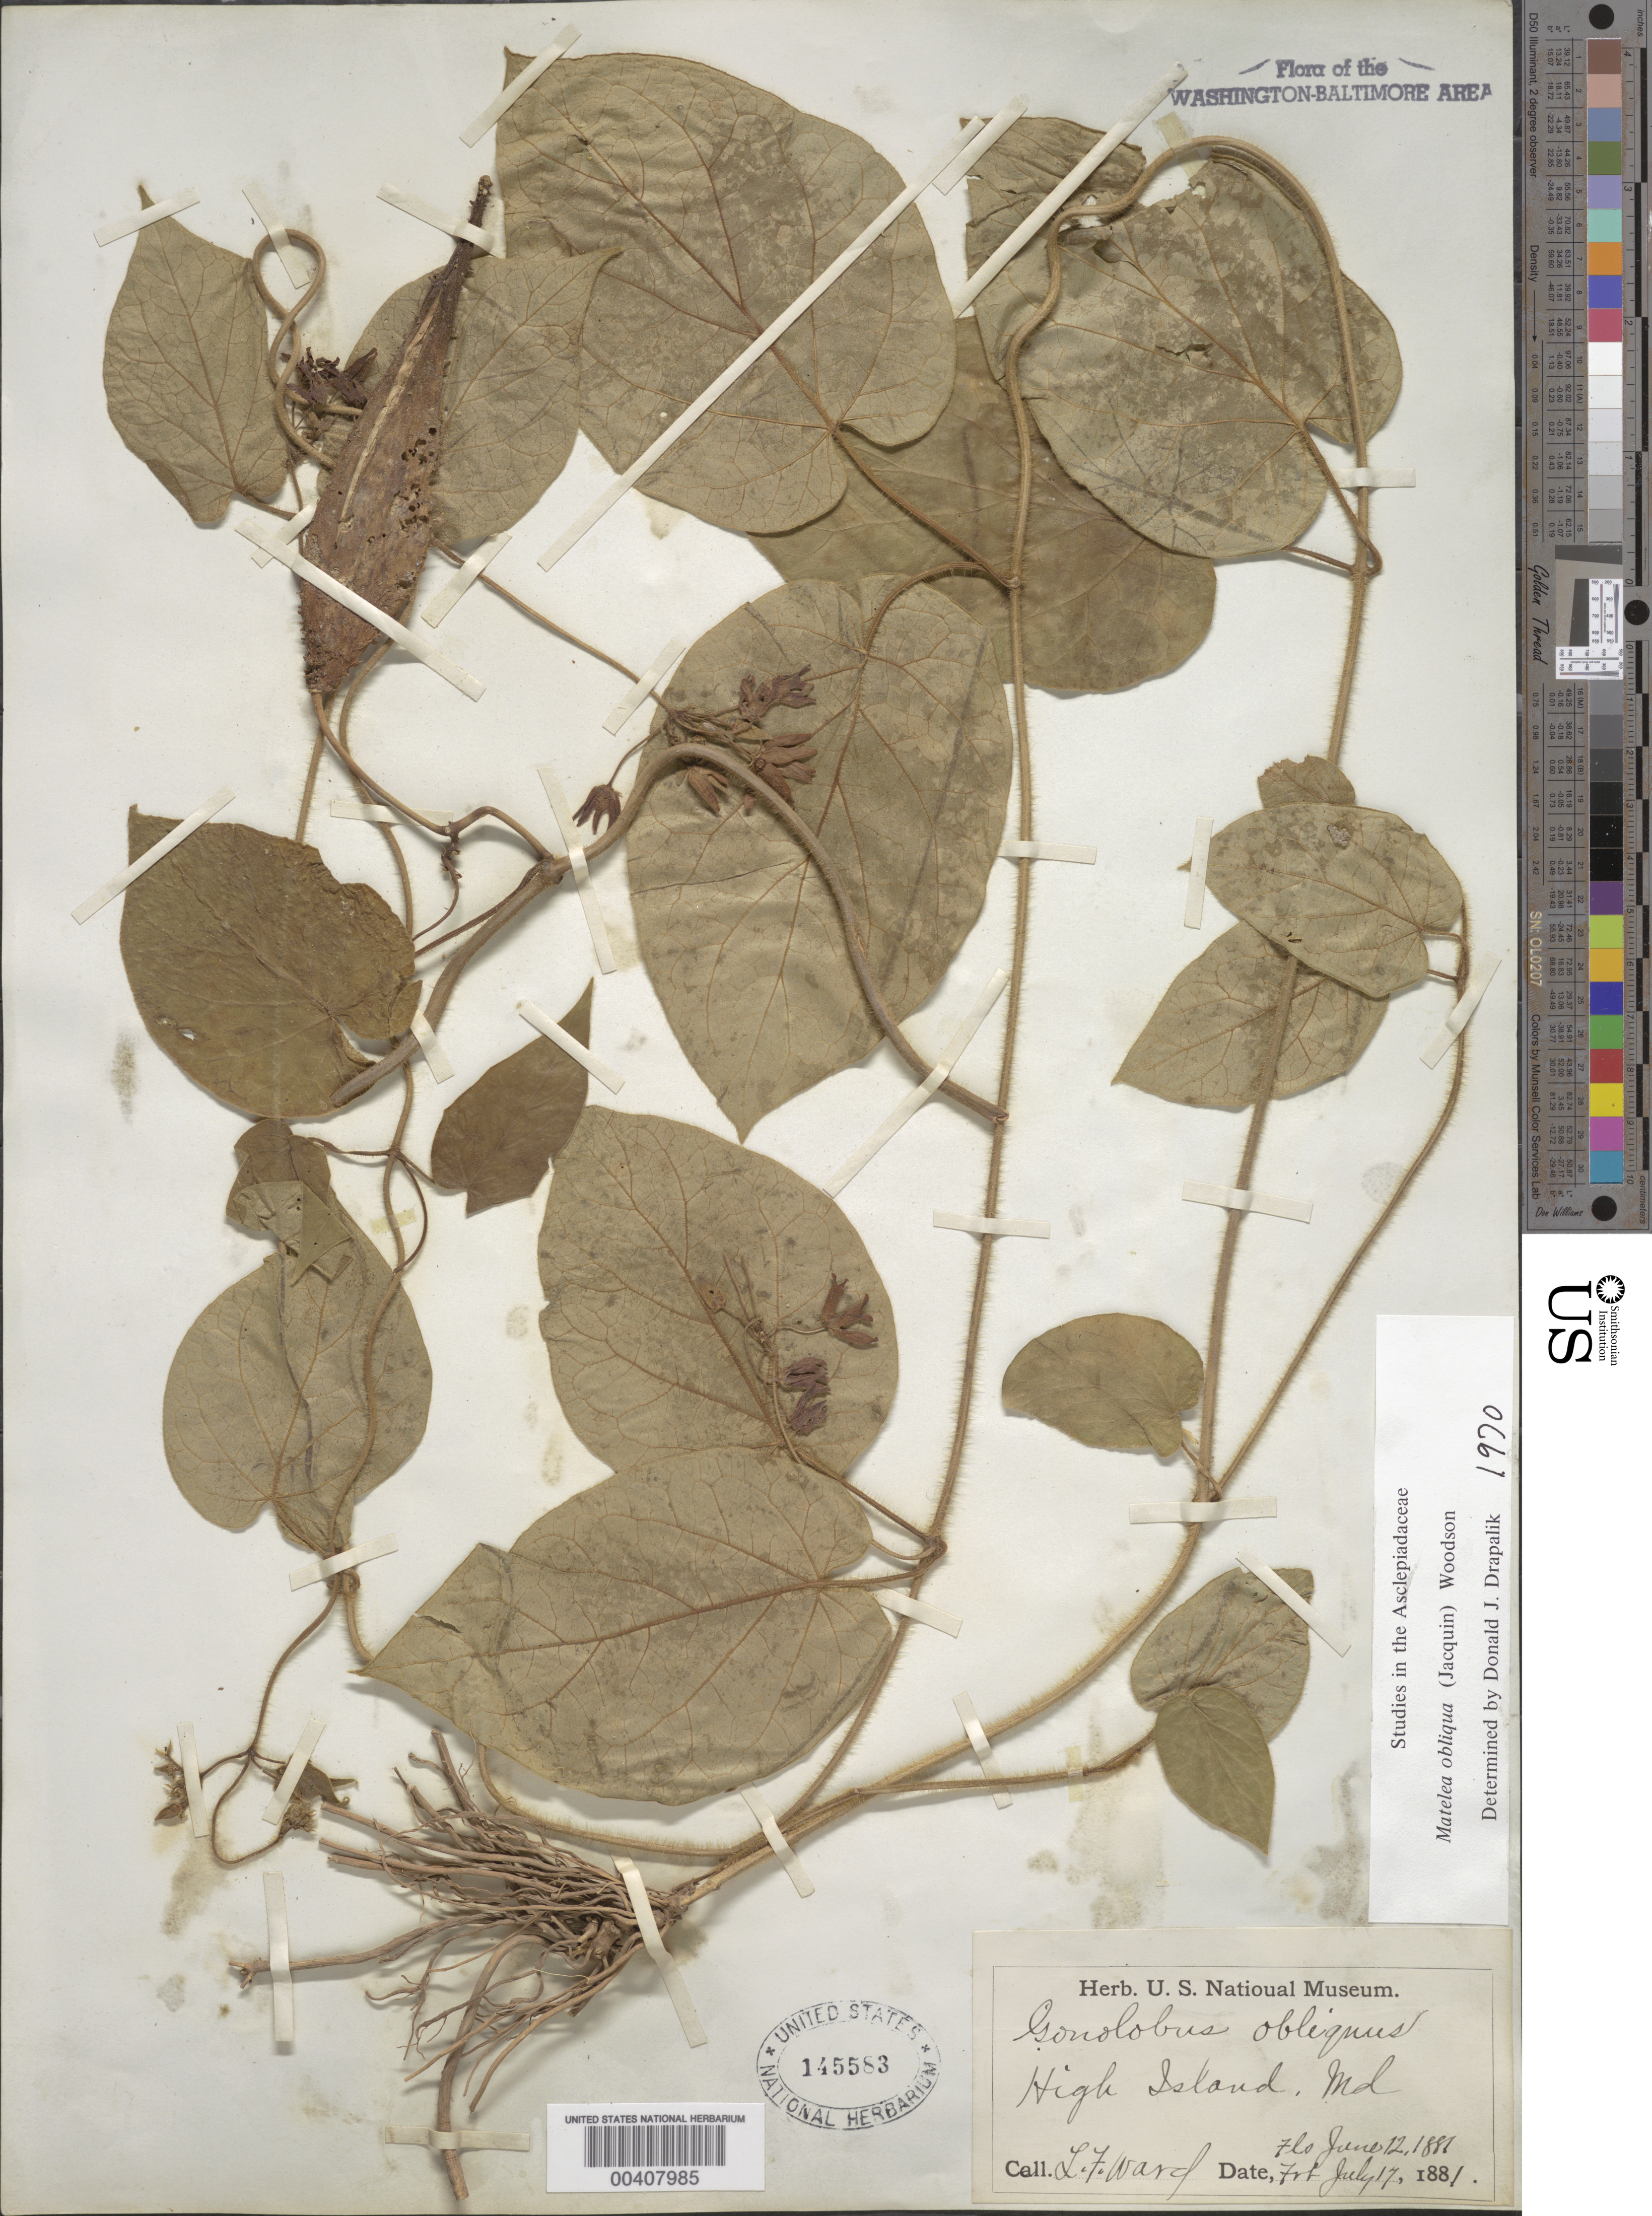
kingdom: Plantae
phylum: Tracheophyta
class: Magnoliopsida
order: Gentianales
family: Apocynaceae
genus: Matelea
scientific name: Matelea obliqua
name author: (Jacq.) Woodson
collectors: L. F. Ward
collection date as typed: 12 Jun 1881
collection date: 1881-06-12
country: United States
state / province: Maryland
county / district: Montgomery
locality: High Island C. & O. Canal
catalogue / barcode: US 145583